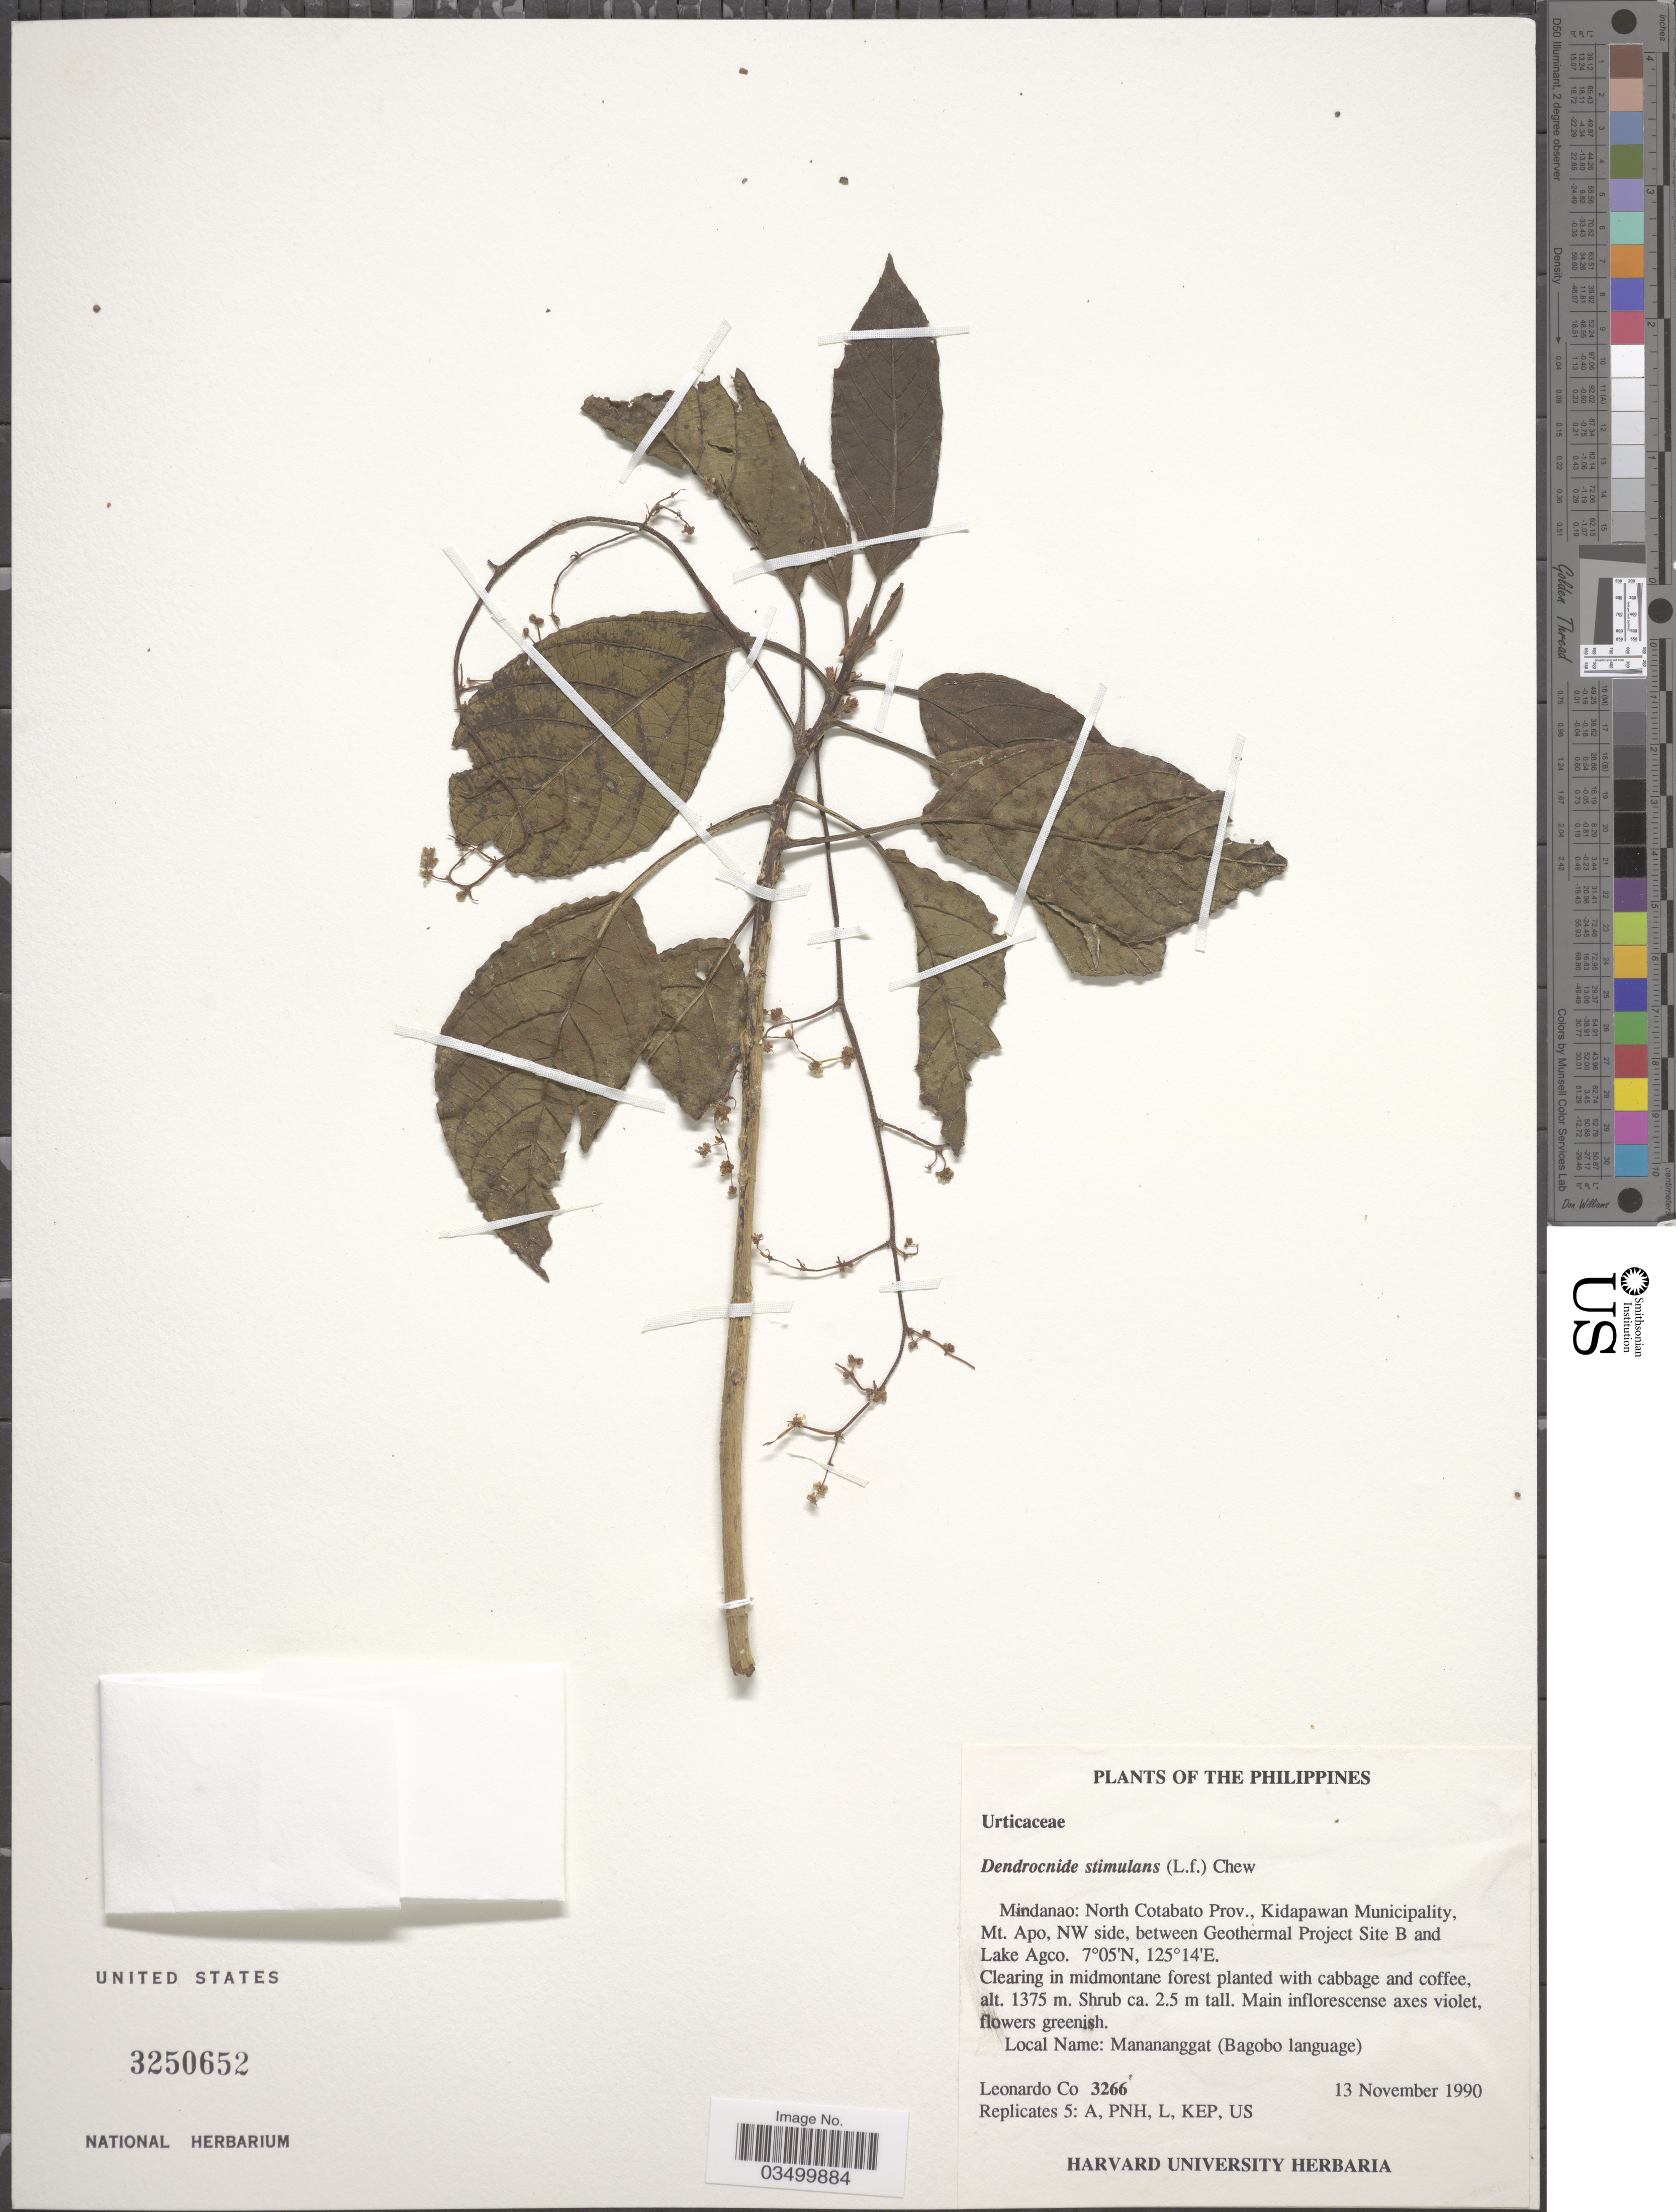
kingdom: Plantae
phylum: Tracheophyta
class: Magnoliopsida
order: Rosales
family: Urticaceae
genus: Dendrocnide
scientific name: Dendrocnide stimulans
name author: (L. f.) Chew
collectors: L. Co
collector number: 3266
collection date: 1990-11-13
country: Philippines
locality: The Philippines. Mindanao: North Cotabato Prov., Kidapawan Municipality, Mt. Apo. NW side, between Geothermal Project Site B and Lake Agco.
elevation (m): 1375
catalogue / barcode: US 3250652